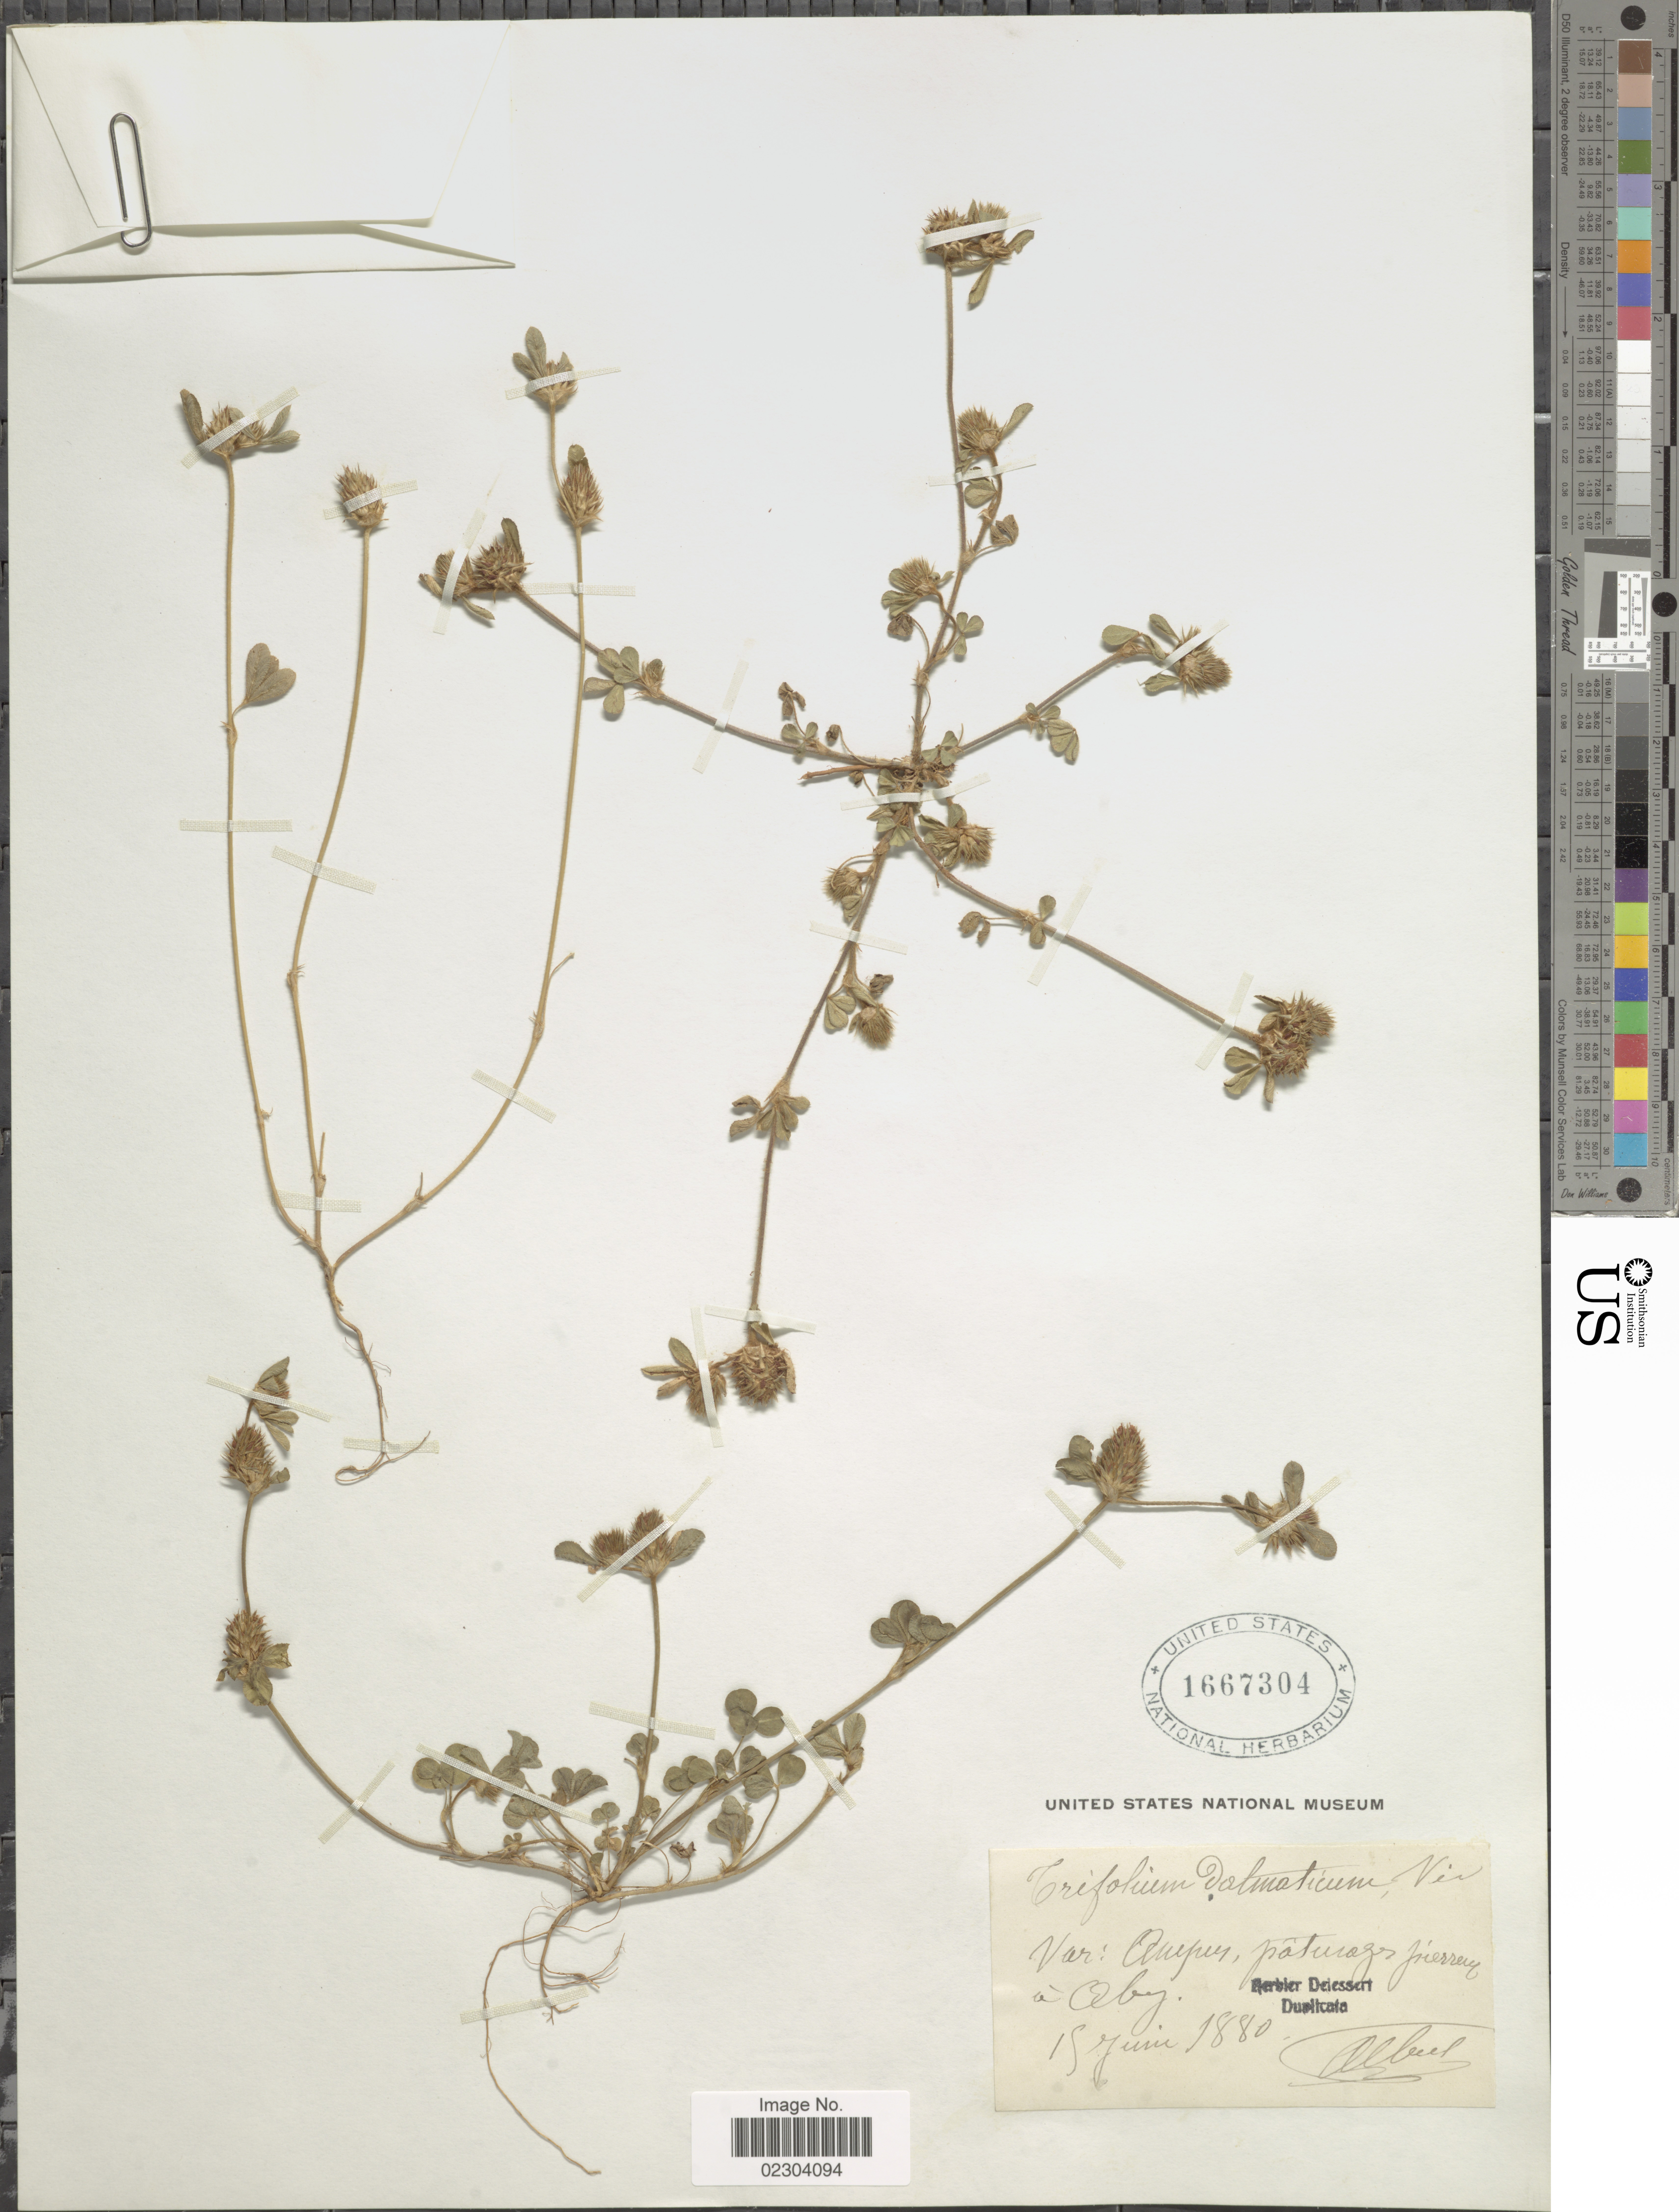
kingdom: Plantae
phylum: Tracheophyta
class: Magnoliopsida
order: Fabales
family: Fabaceae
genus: Trifolium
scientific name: Trifolium dalmaticum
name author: Vis.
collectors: -- Albert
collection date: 1880-06-19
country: Sudan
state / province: Ġharb Kurdufān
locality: Var: Aupur, paturags frierrey a Obg [interpreted]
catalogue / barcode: US 1667304